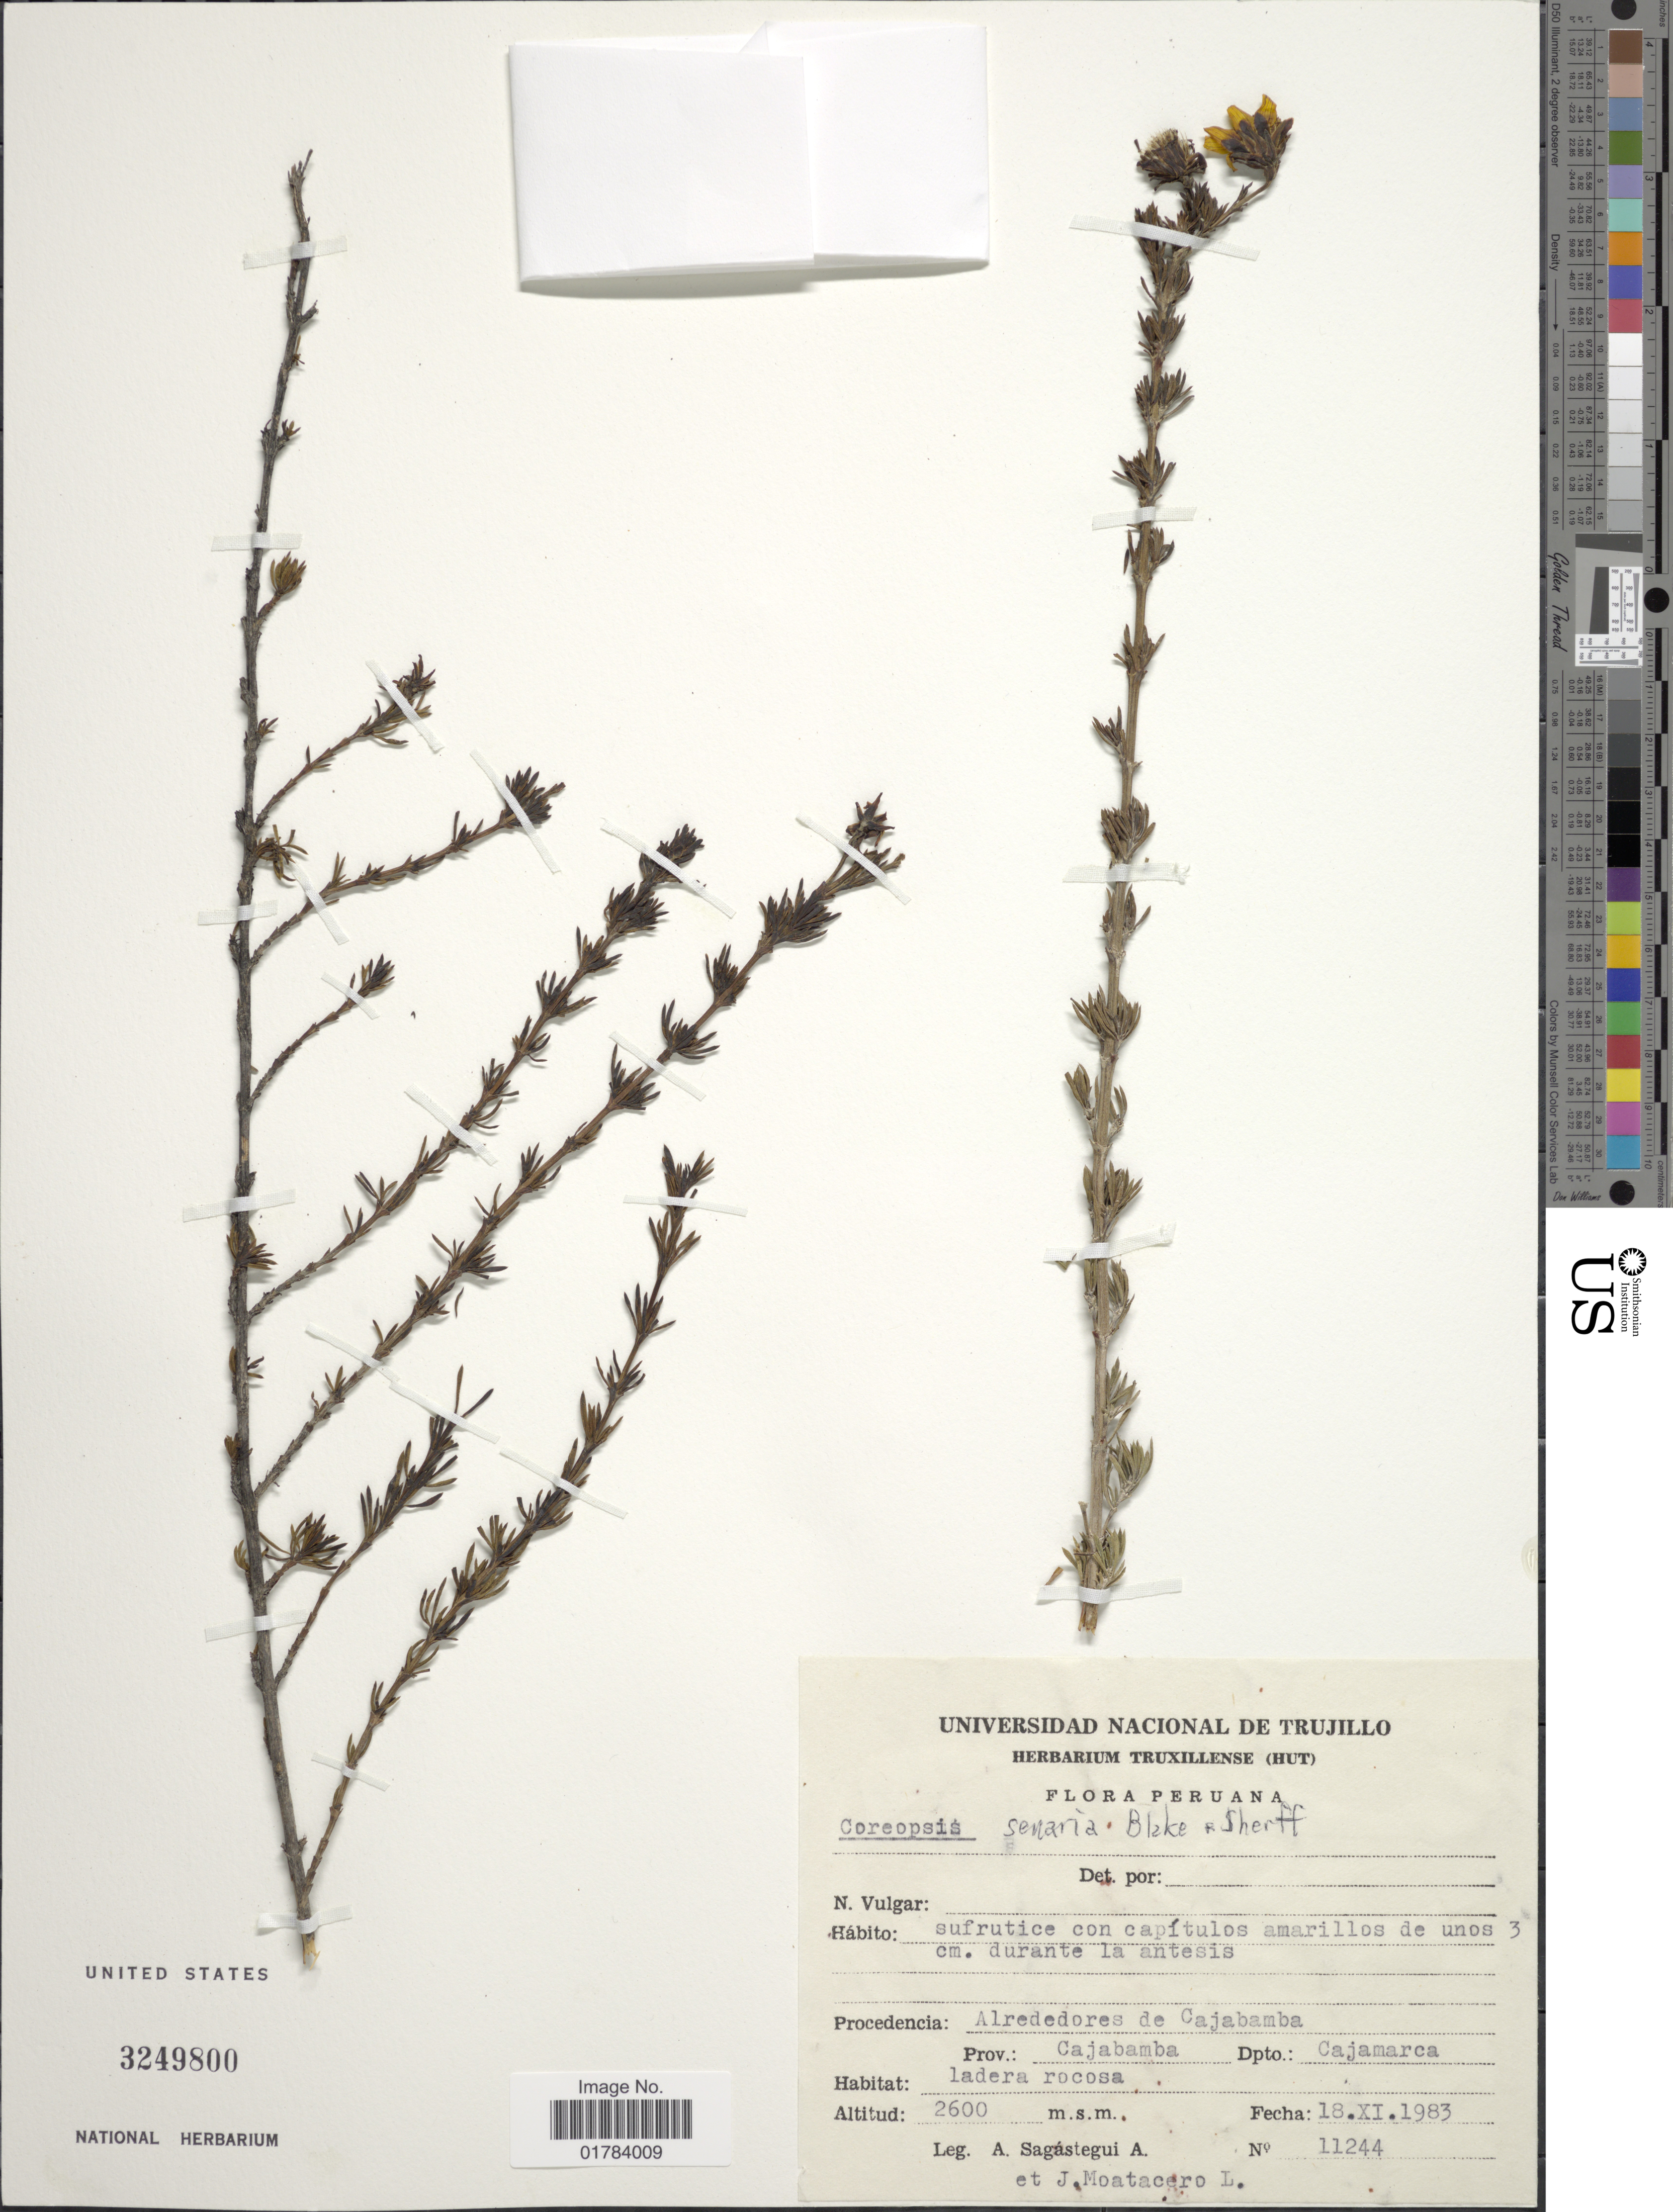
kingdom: Plantae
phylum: Tracheophyta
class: Magnoliopsida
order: Asterales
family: Asteraceae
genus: Coreopsis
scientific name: Coreopsis senaria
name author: S.F. Blake & Sherff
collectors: A. Sagástegui A. & J. Mostacero L.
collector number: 11244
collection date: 1983-11-18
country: Peru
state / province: Cajamarca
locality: Procedencia: Alrededores de Cajabamba, Prov.: Cajabamba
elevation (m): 2600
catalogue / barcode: US 3249800